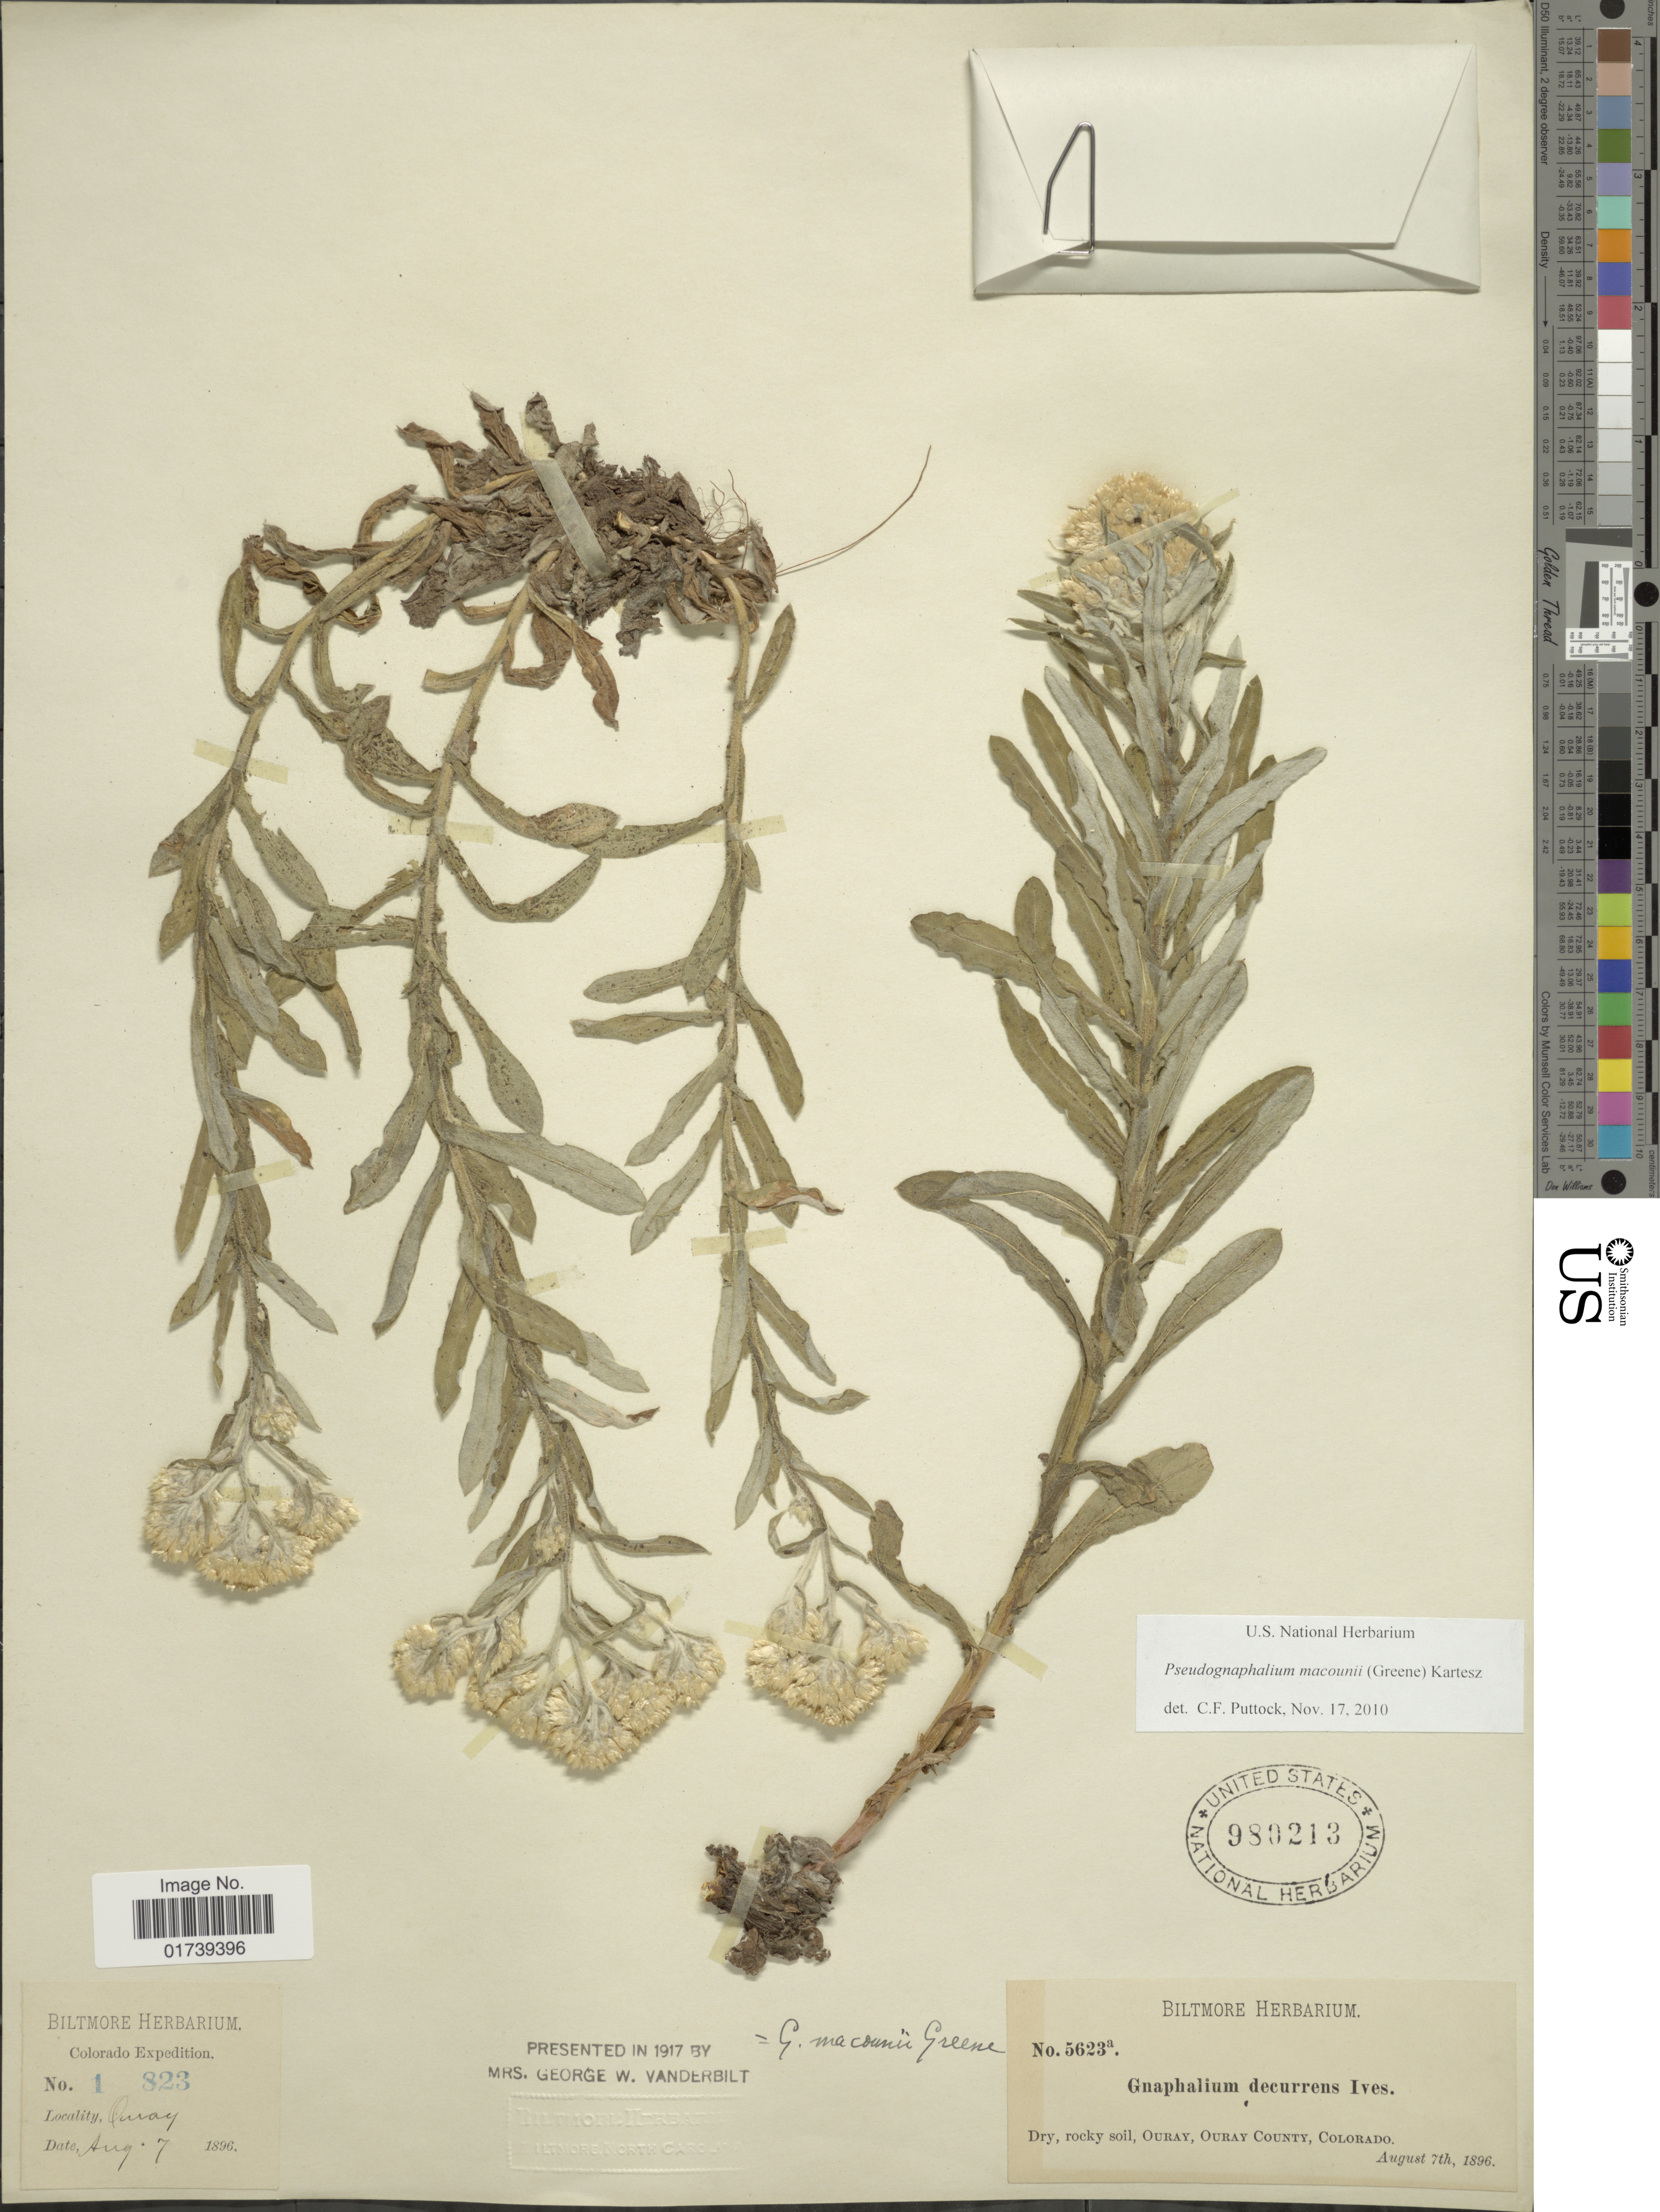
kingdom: Plantae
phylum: Tracheophyta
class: Magnoliopsida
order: Asterales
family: Asteraceae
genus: Pseudognaphalium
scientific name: Pseudognaphalium macounii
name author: (Greene) Kartesz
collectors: ex herb. Biltmore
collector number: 5623a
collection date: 1896-08-07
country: United States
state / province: Colorado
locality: Ouray, Ouray County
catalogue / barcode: US 980213